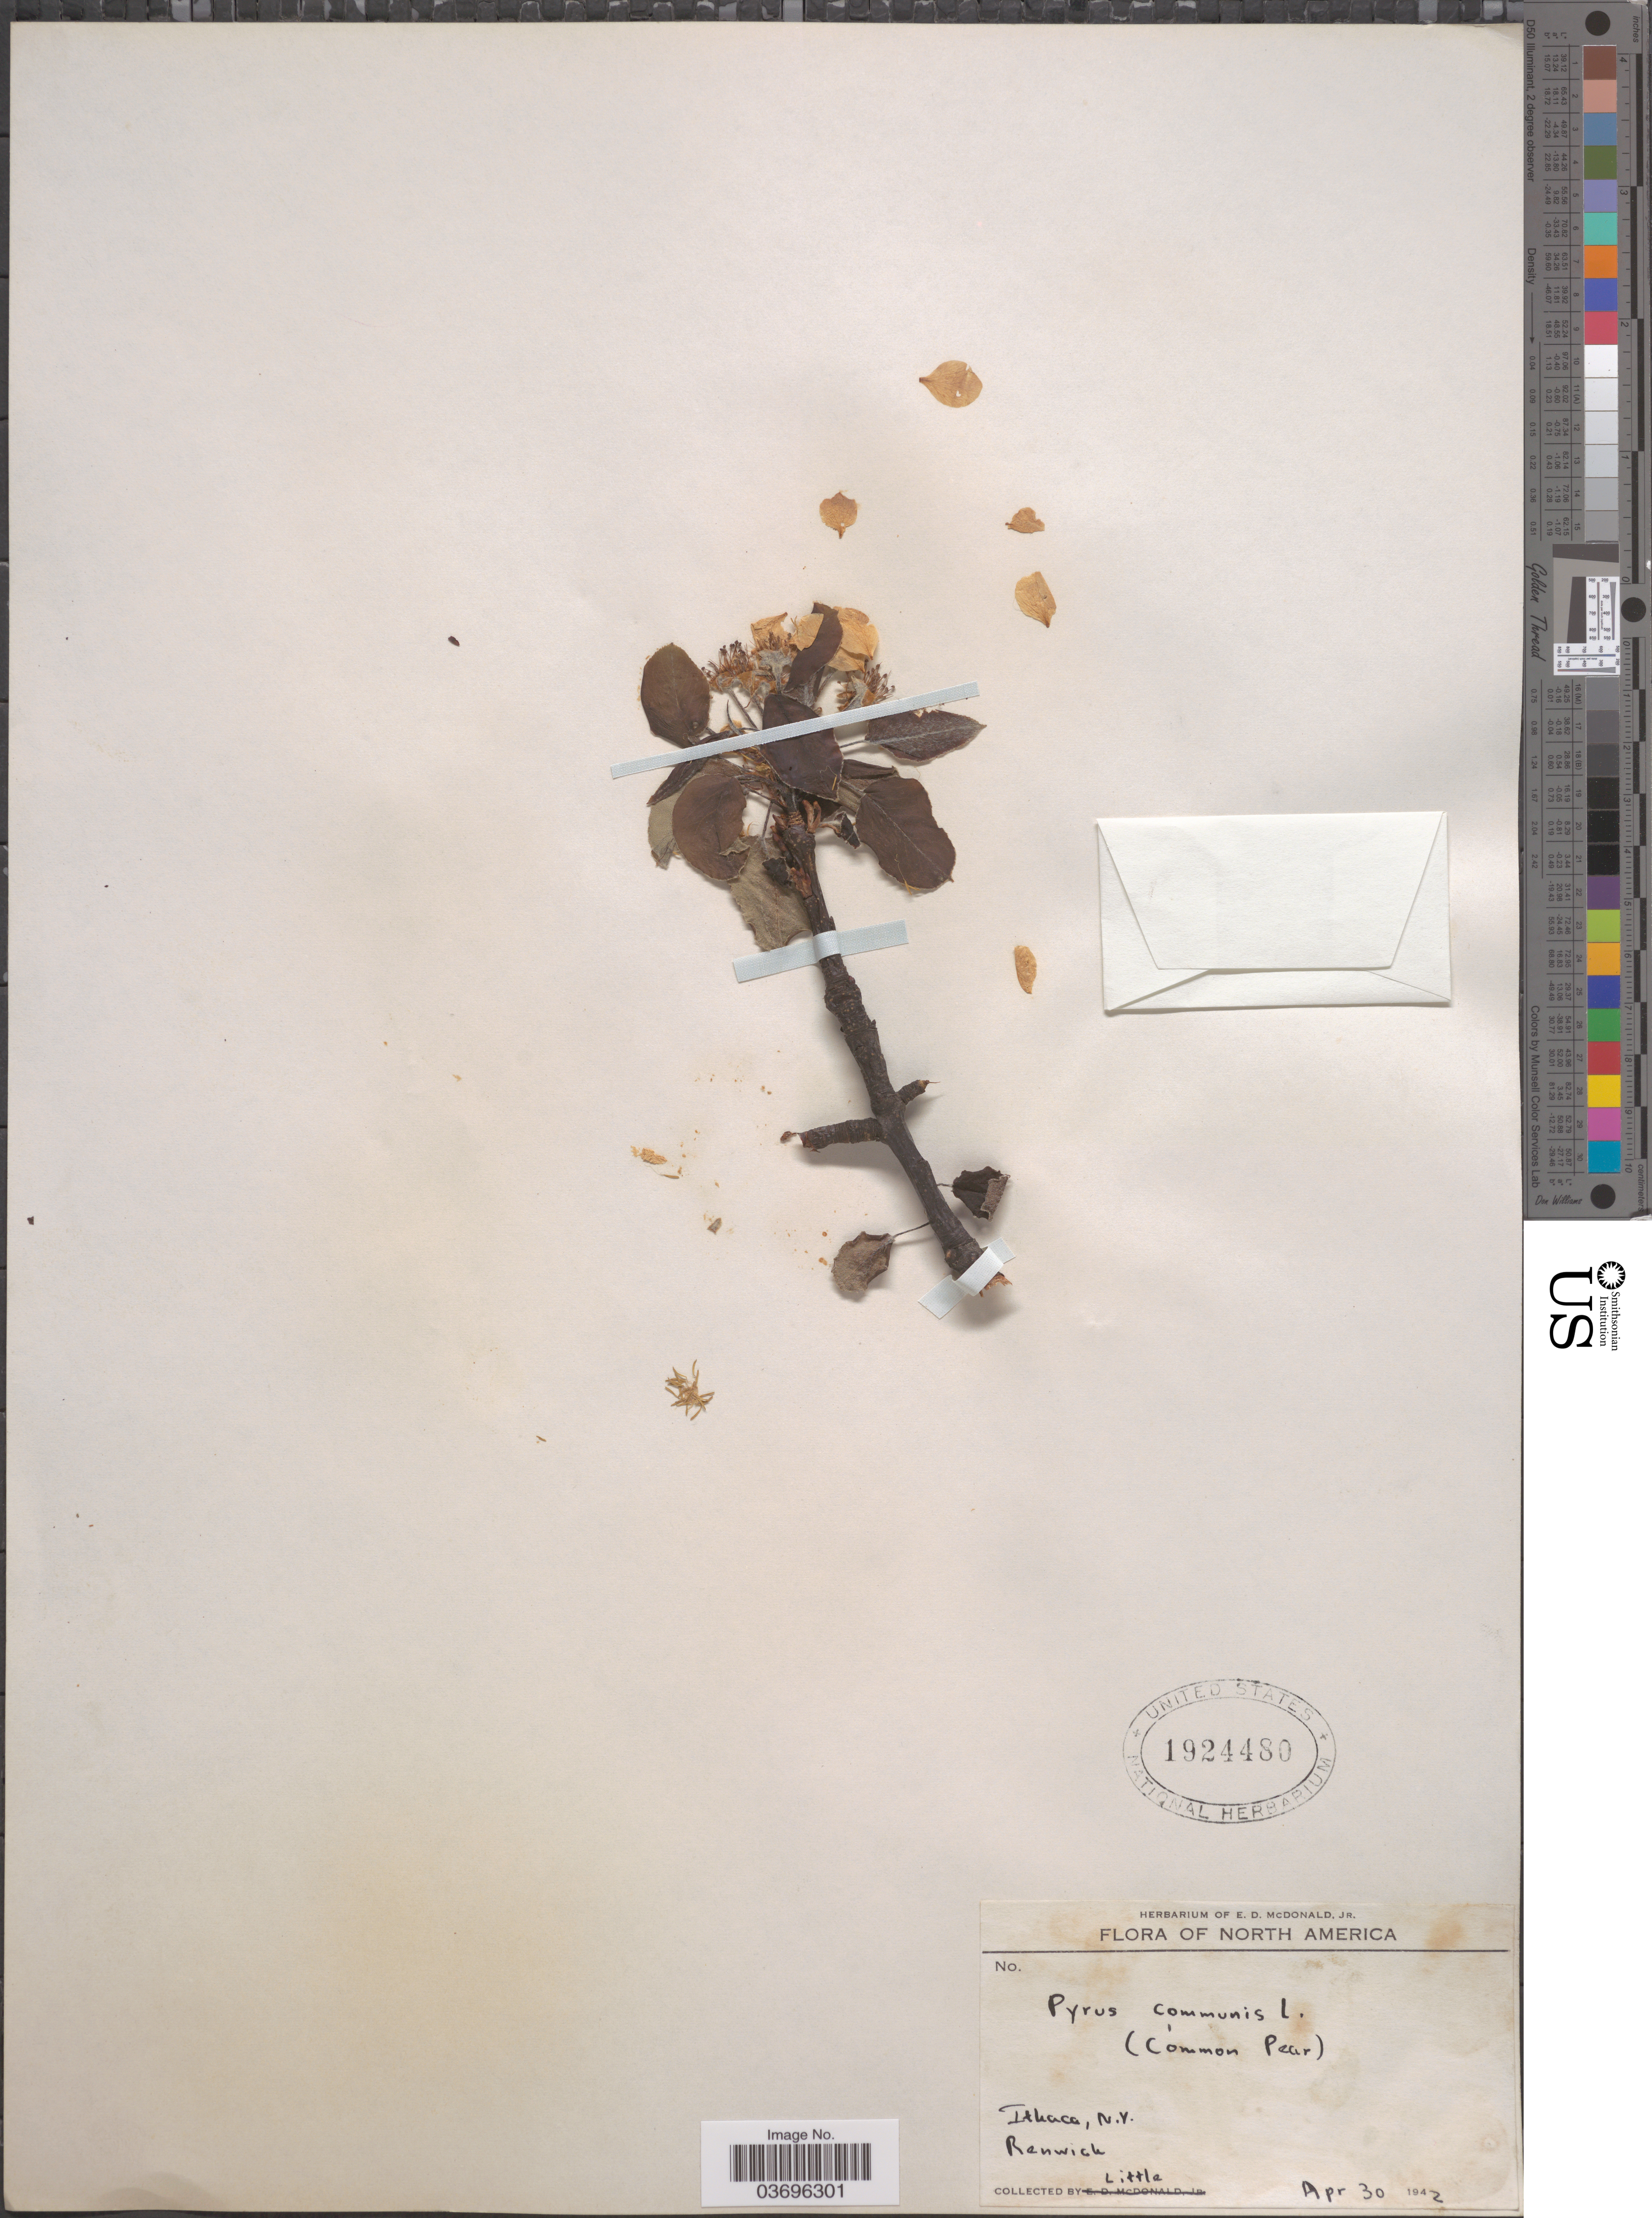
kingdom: Plantae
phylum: Tracheophyta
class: Magnoliopsida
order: Rosales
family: Rosaceae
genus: Pyrus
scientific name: Pyrus communis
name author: L.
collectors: Little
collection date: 1942-04-30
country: United States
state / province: New York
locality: Ithaca. Renwick.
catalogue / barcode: US 1924480